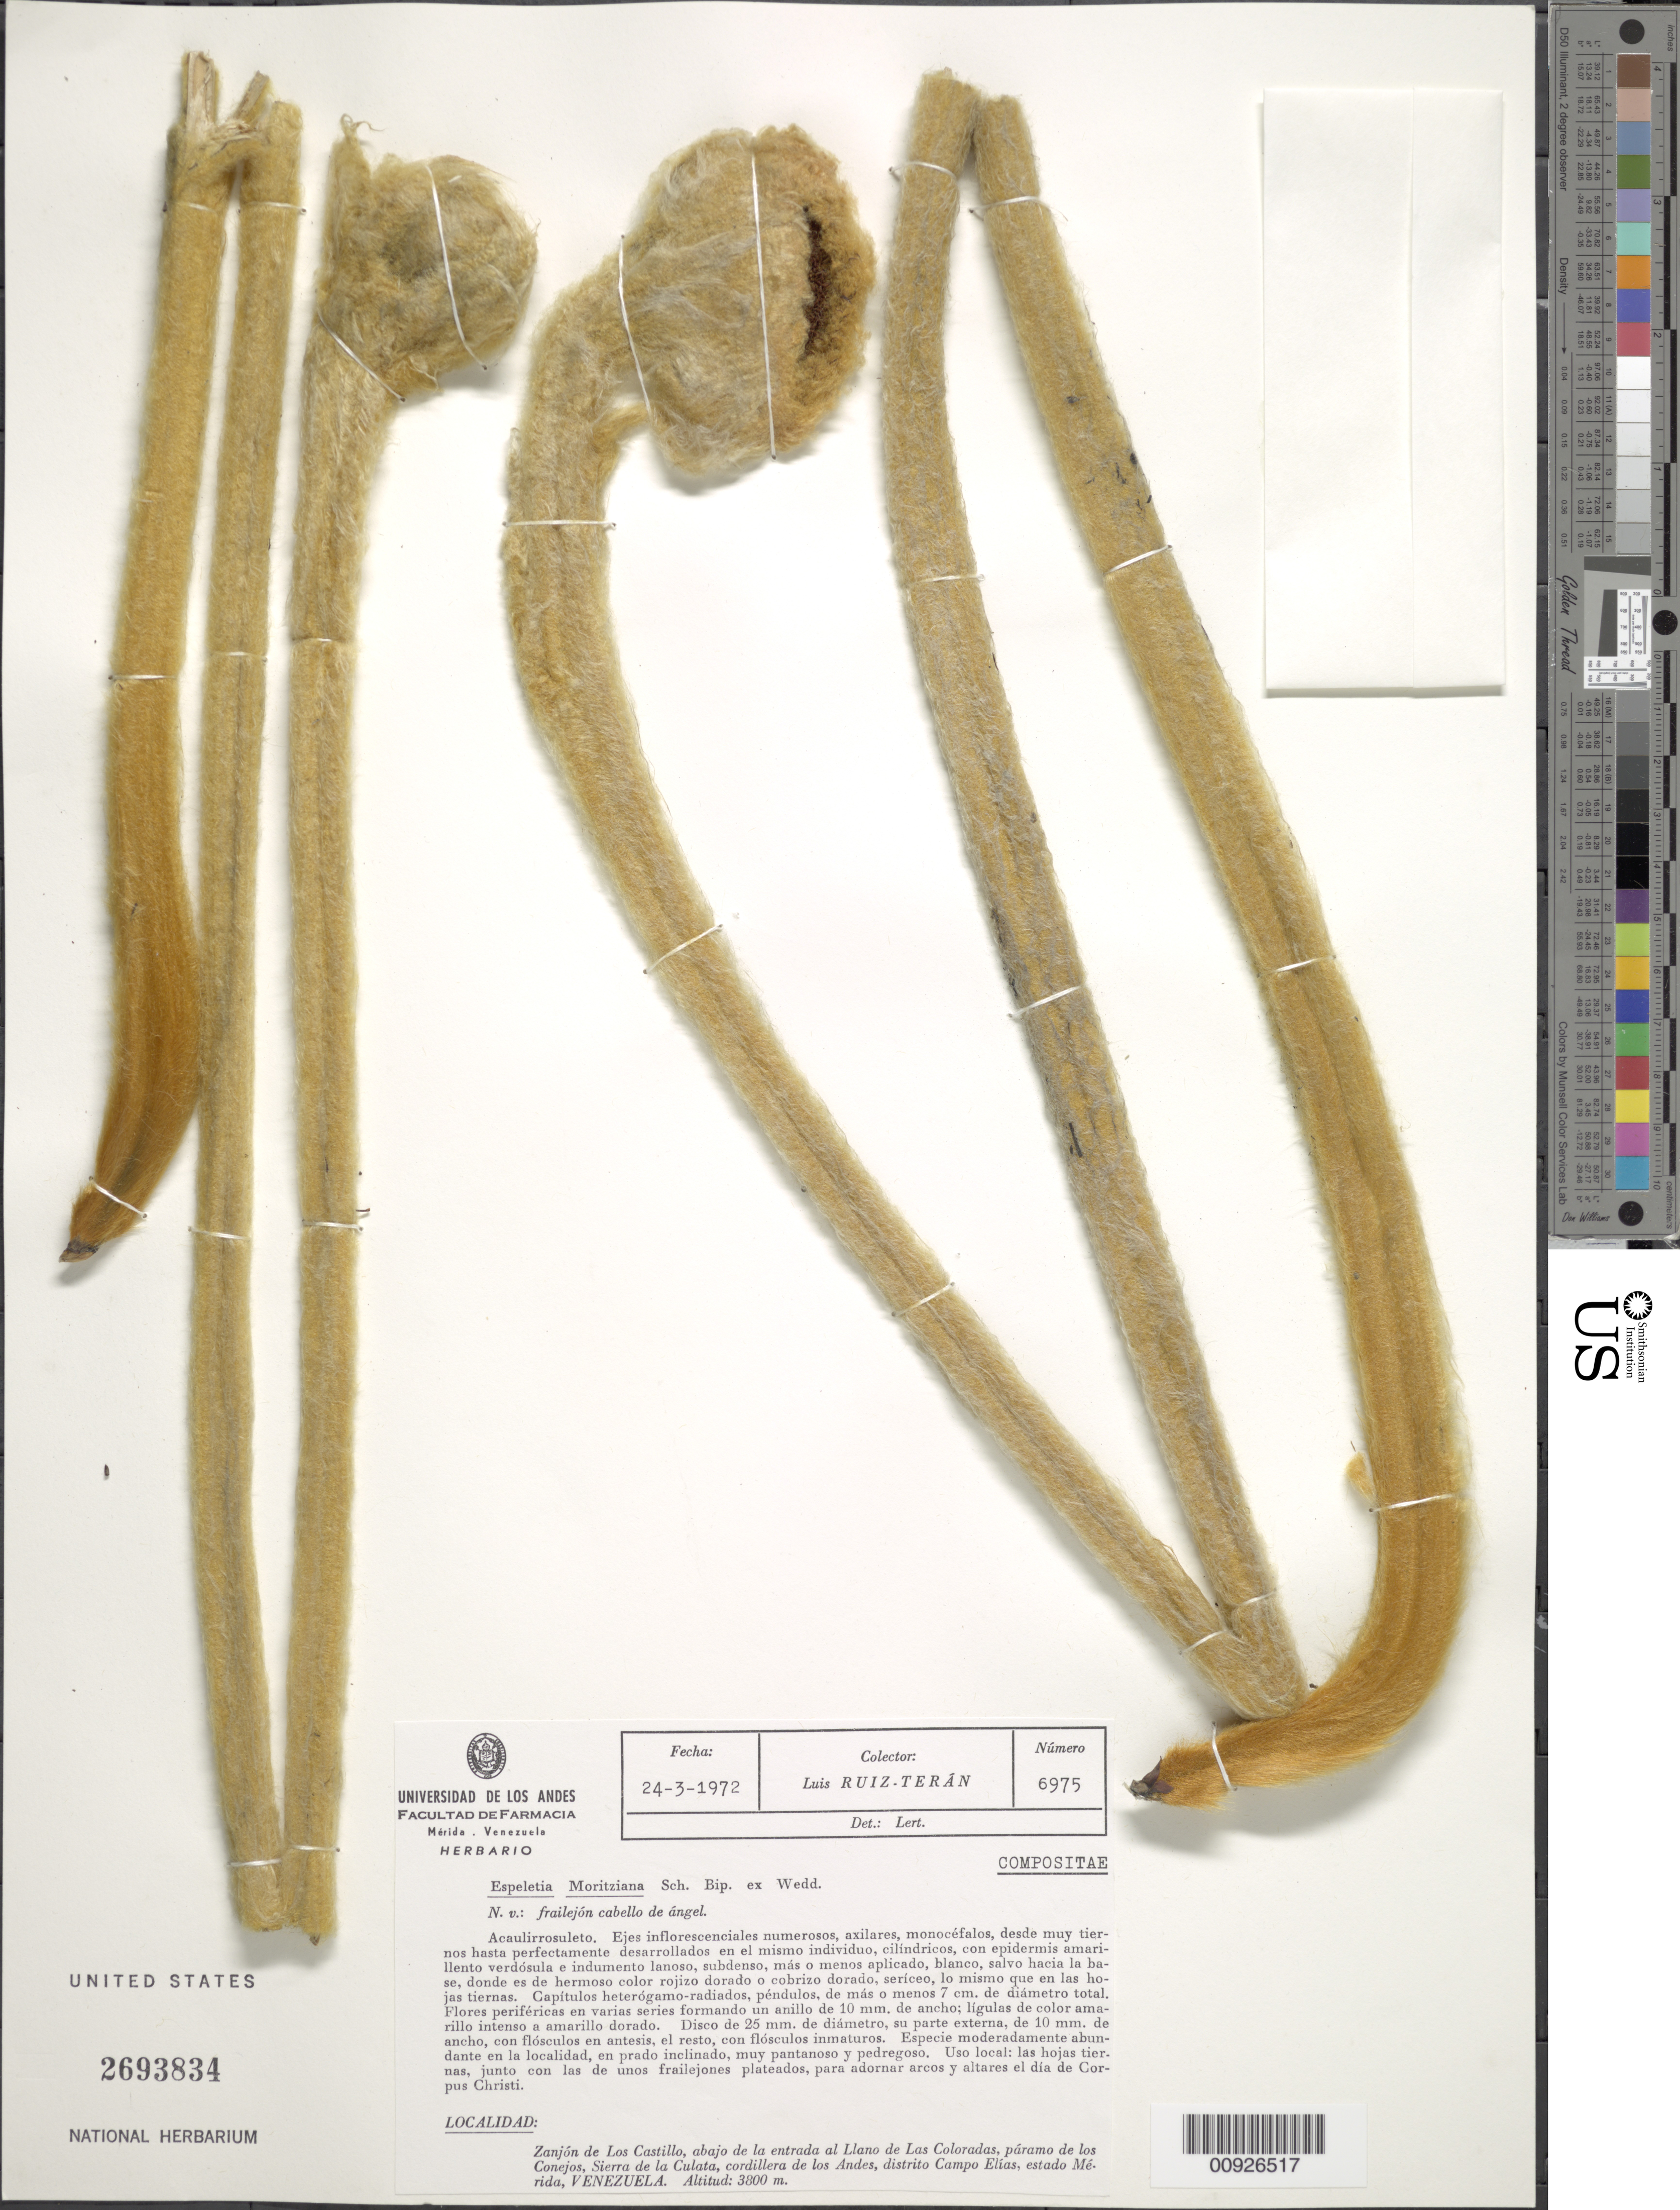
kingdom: Plantae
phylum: Tracheophyta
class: Magnoliopsida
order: Asterales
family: Asteraceae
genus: Coespeletia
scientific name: Coespeletia moritziana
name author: (Sch. Bip. ex Wedd.) Cuatrec.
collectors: L. E. Ruíz-Terán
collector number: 6975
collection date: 1972-03-24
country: Venezuela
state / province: Mérida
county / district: Campo Elías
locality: Páramo de los Conejos. Zanjón de Los Castillos, debajo de la entrada al Llano de Las Coloradas.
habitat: Especie moderadamente abundante en la localidad, en prado inclinado, muy pantanoso y pedregoso.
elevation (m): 3800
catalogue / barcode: US 2693834